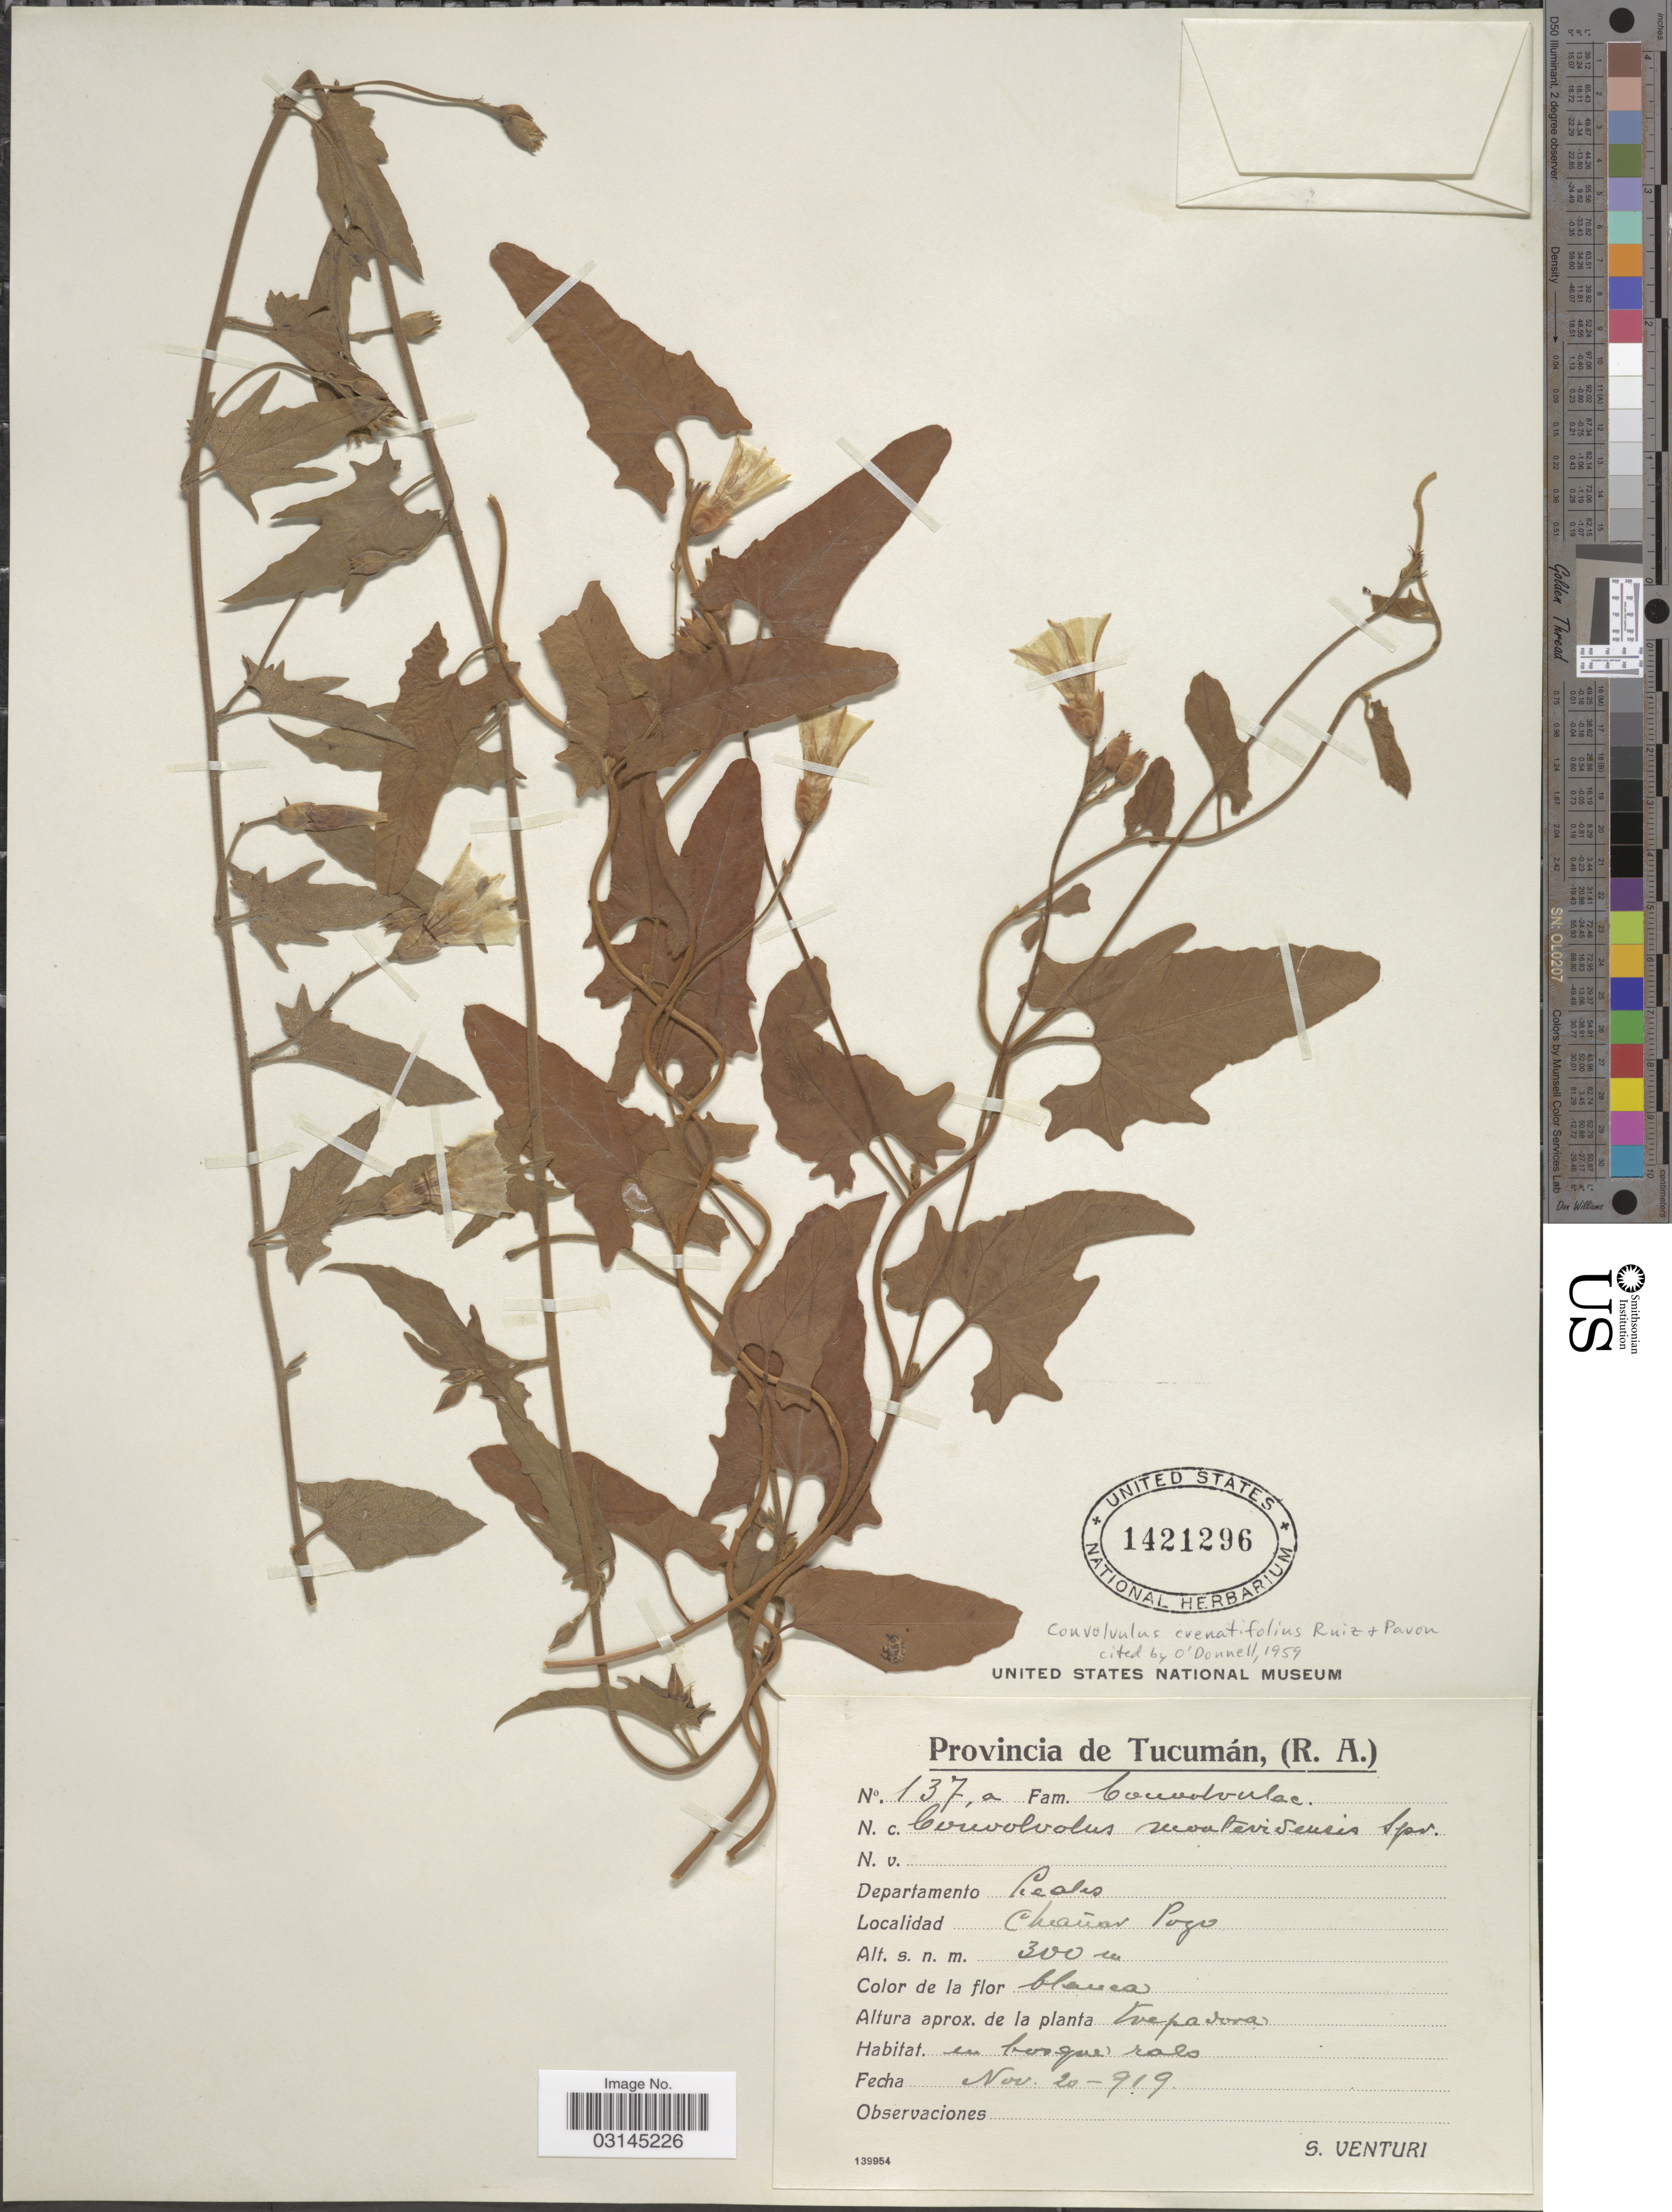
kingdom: Plantae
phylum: Tracheophyta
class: Magnoliopsida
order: Solanales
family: Convolvulaceae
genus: Convolvulus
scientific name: Convolvulus crenatifolius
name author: Ruiz & Pav.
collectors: S. Venturi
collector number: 137a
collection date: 1919-11-20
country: Argentina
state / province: Tucuman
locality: Departamento Leales, Chañar Pozo.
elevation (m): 300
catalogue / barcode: US 1421296